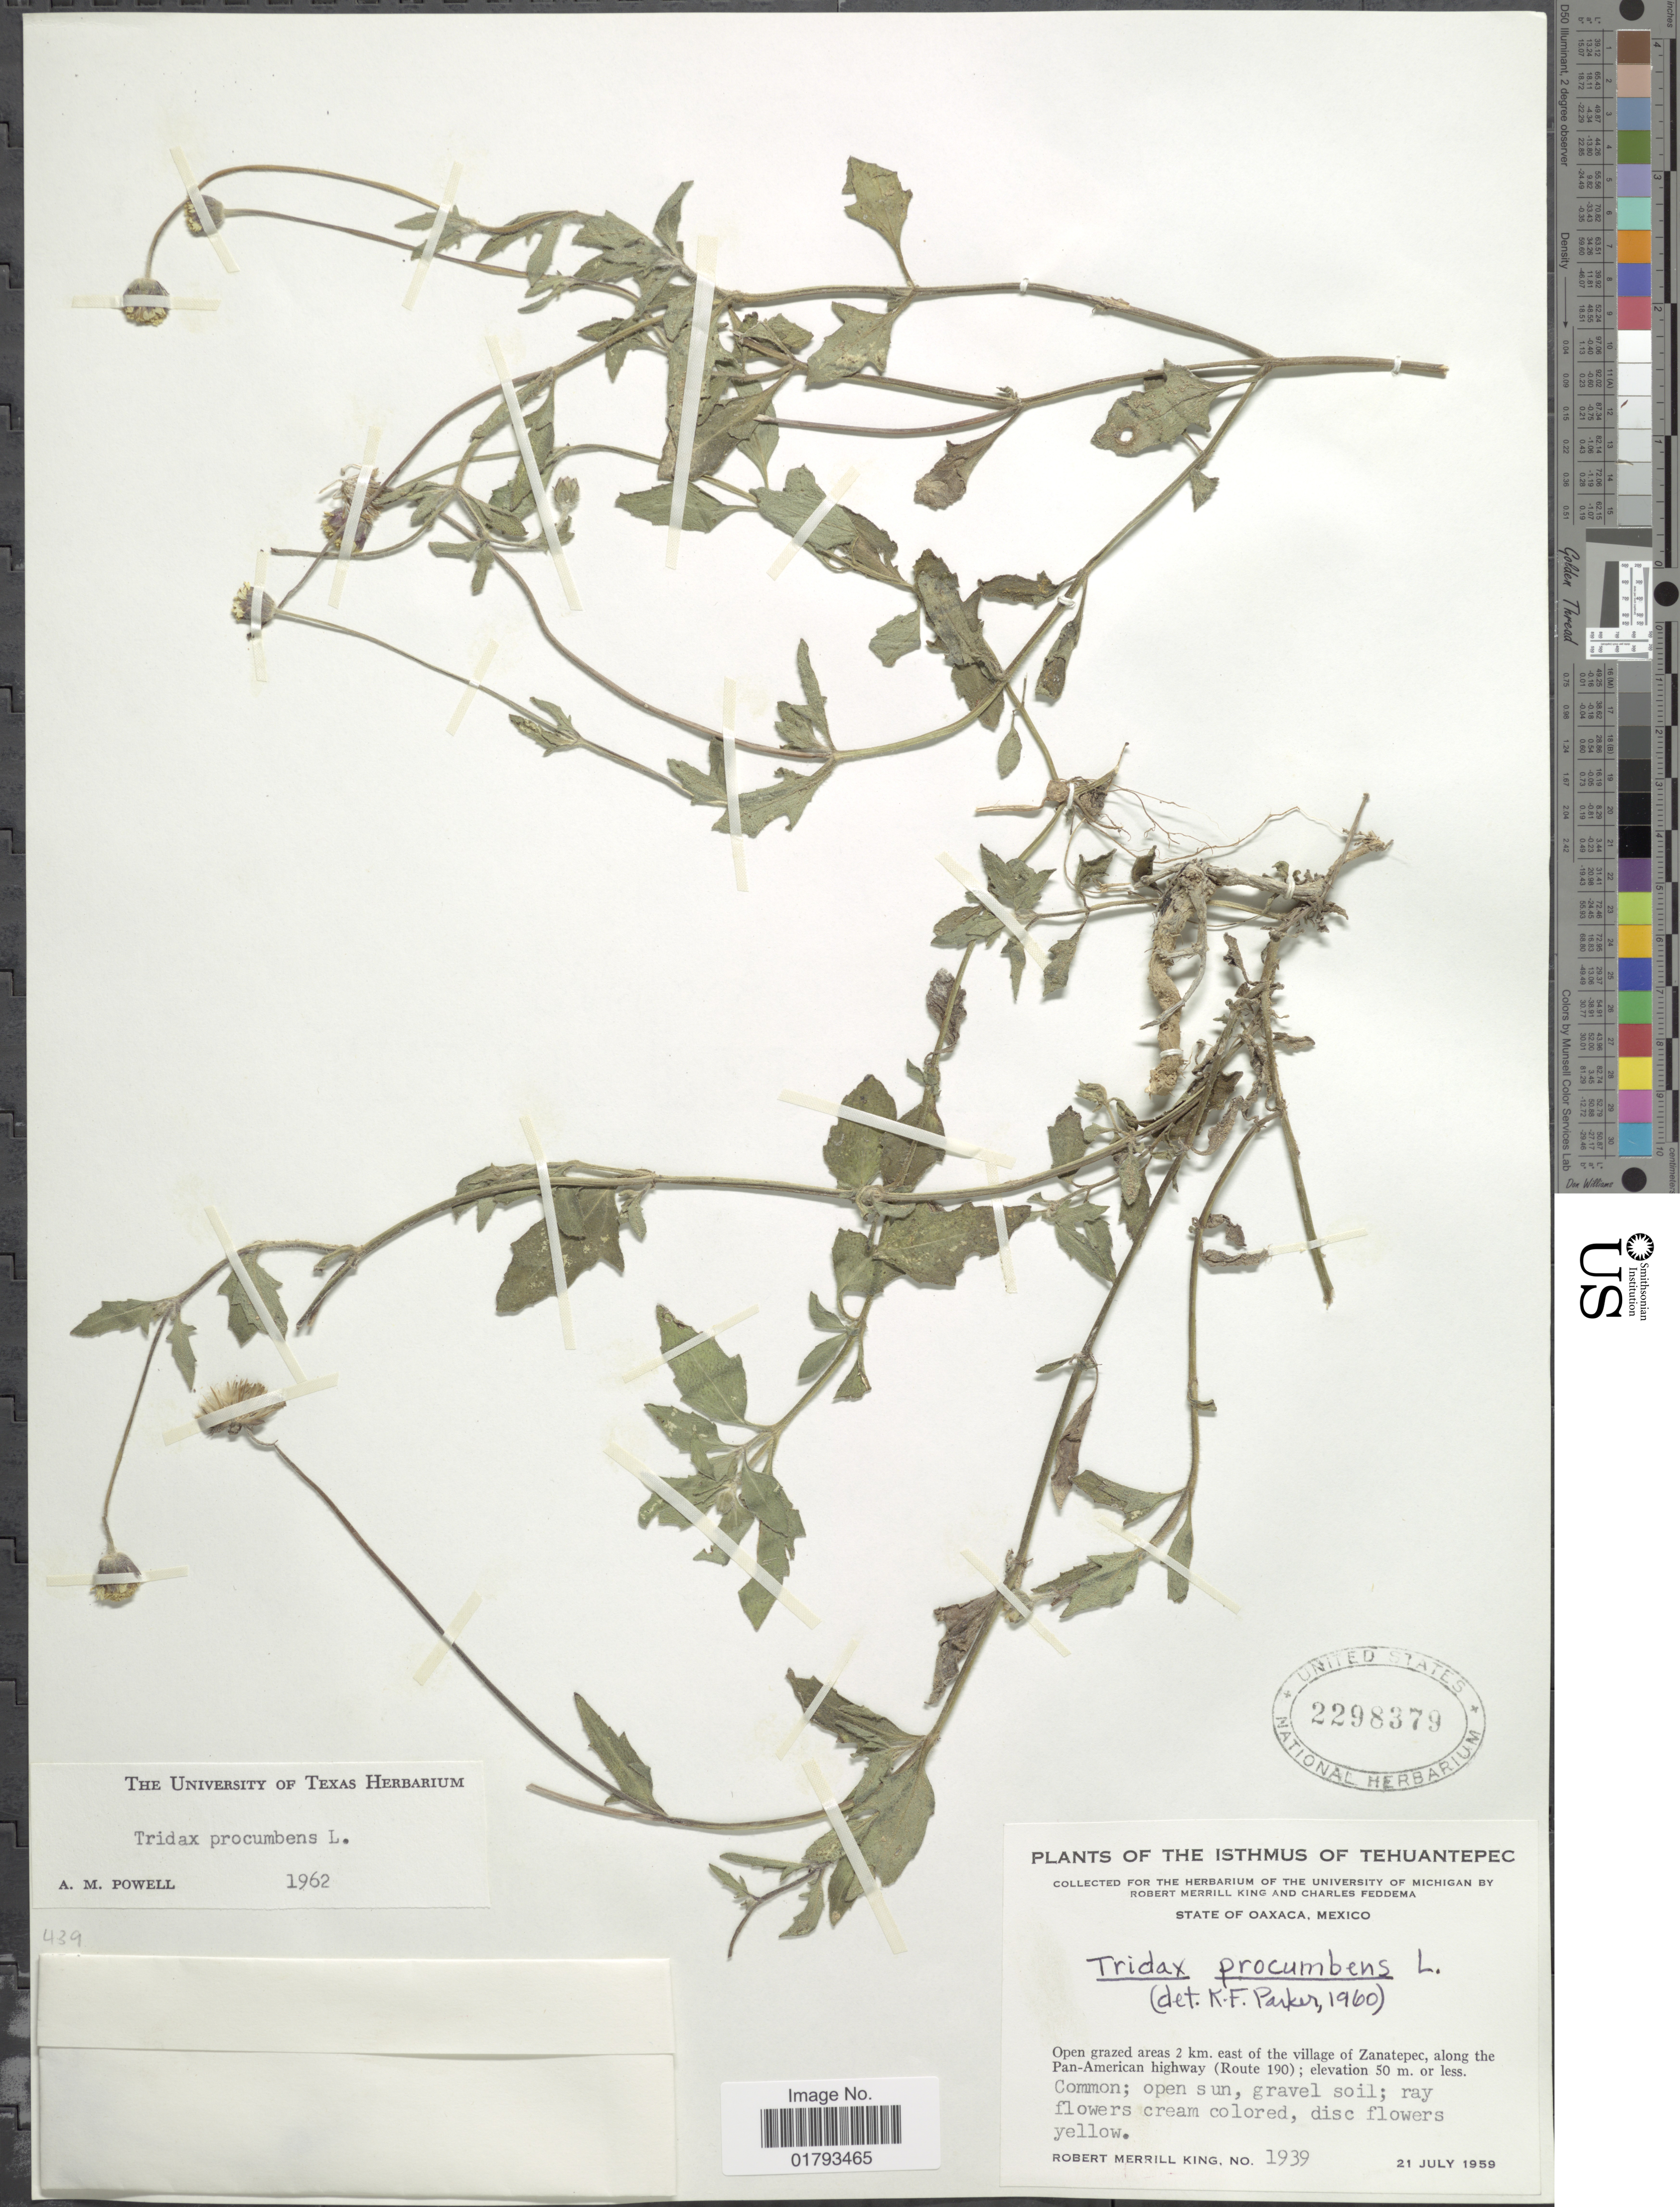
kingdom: Plantae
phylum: Tracheophyta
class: Magnoliopsida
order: Asterales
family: Asteraceae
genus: Tridax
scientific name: Tridax procumbens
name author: L.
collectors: R. M. King & C. Feddema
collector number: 1939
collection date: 1959-07-21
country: Mexico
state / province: Oaxaca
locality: State of Oaxaca. Mexico. Open grazed area 2 km. east of the village of Zanatepec, along the Pan-American highway (Route 190).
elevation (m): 50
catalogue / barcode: US 2298379